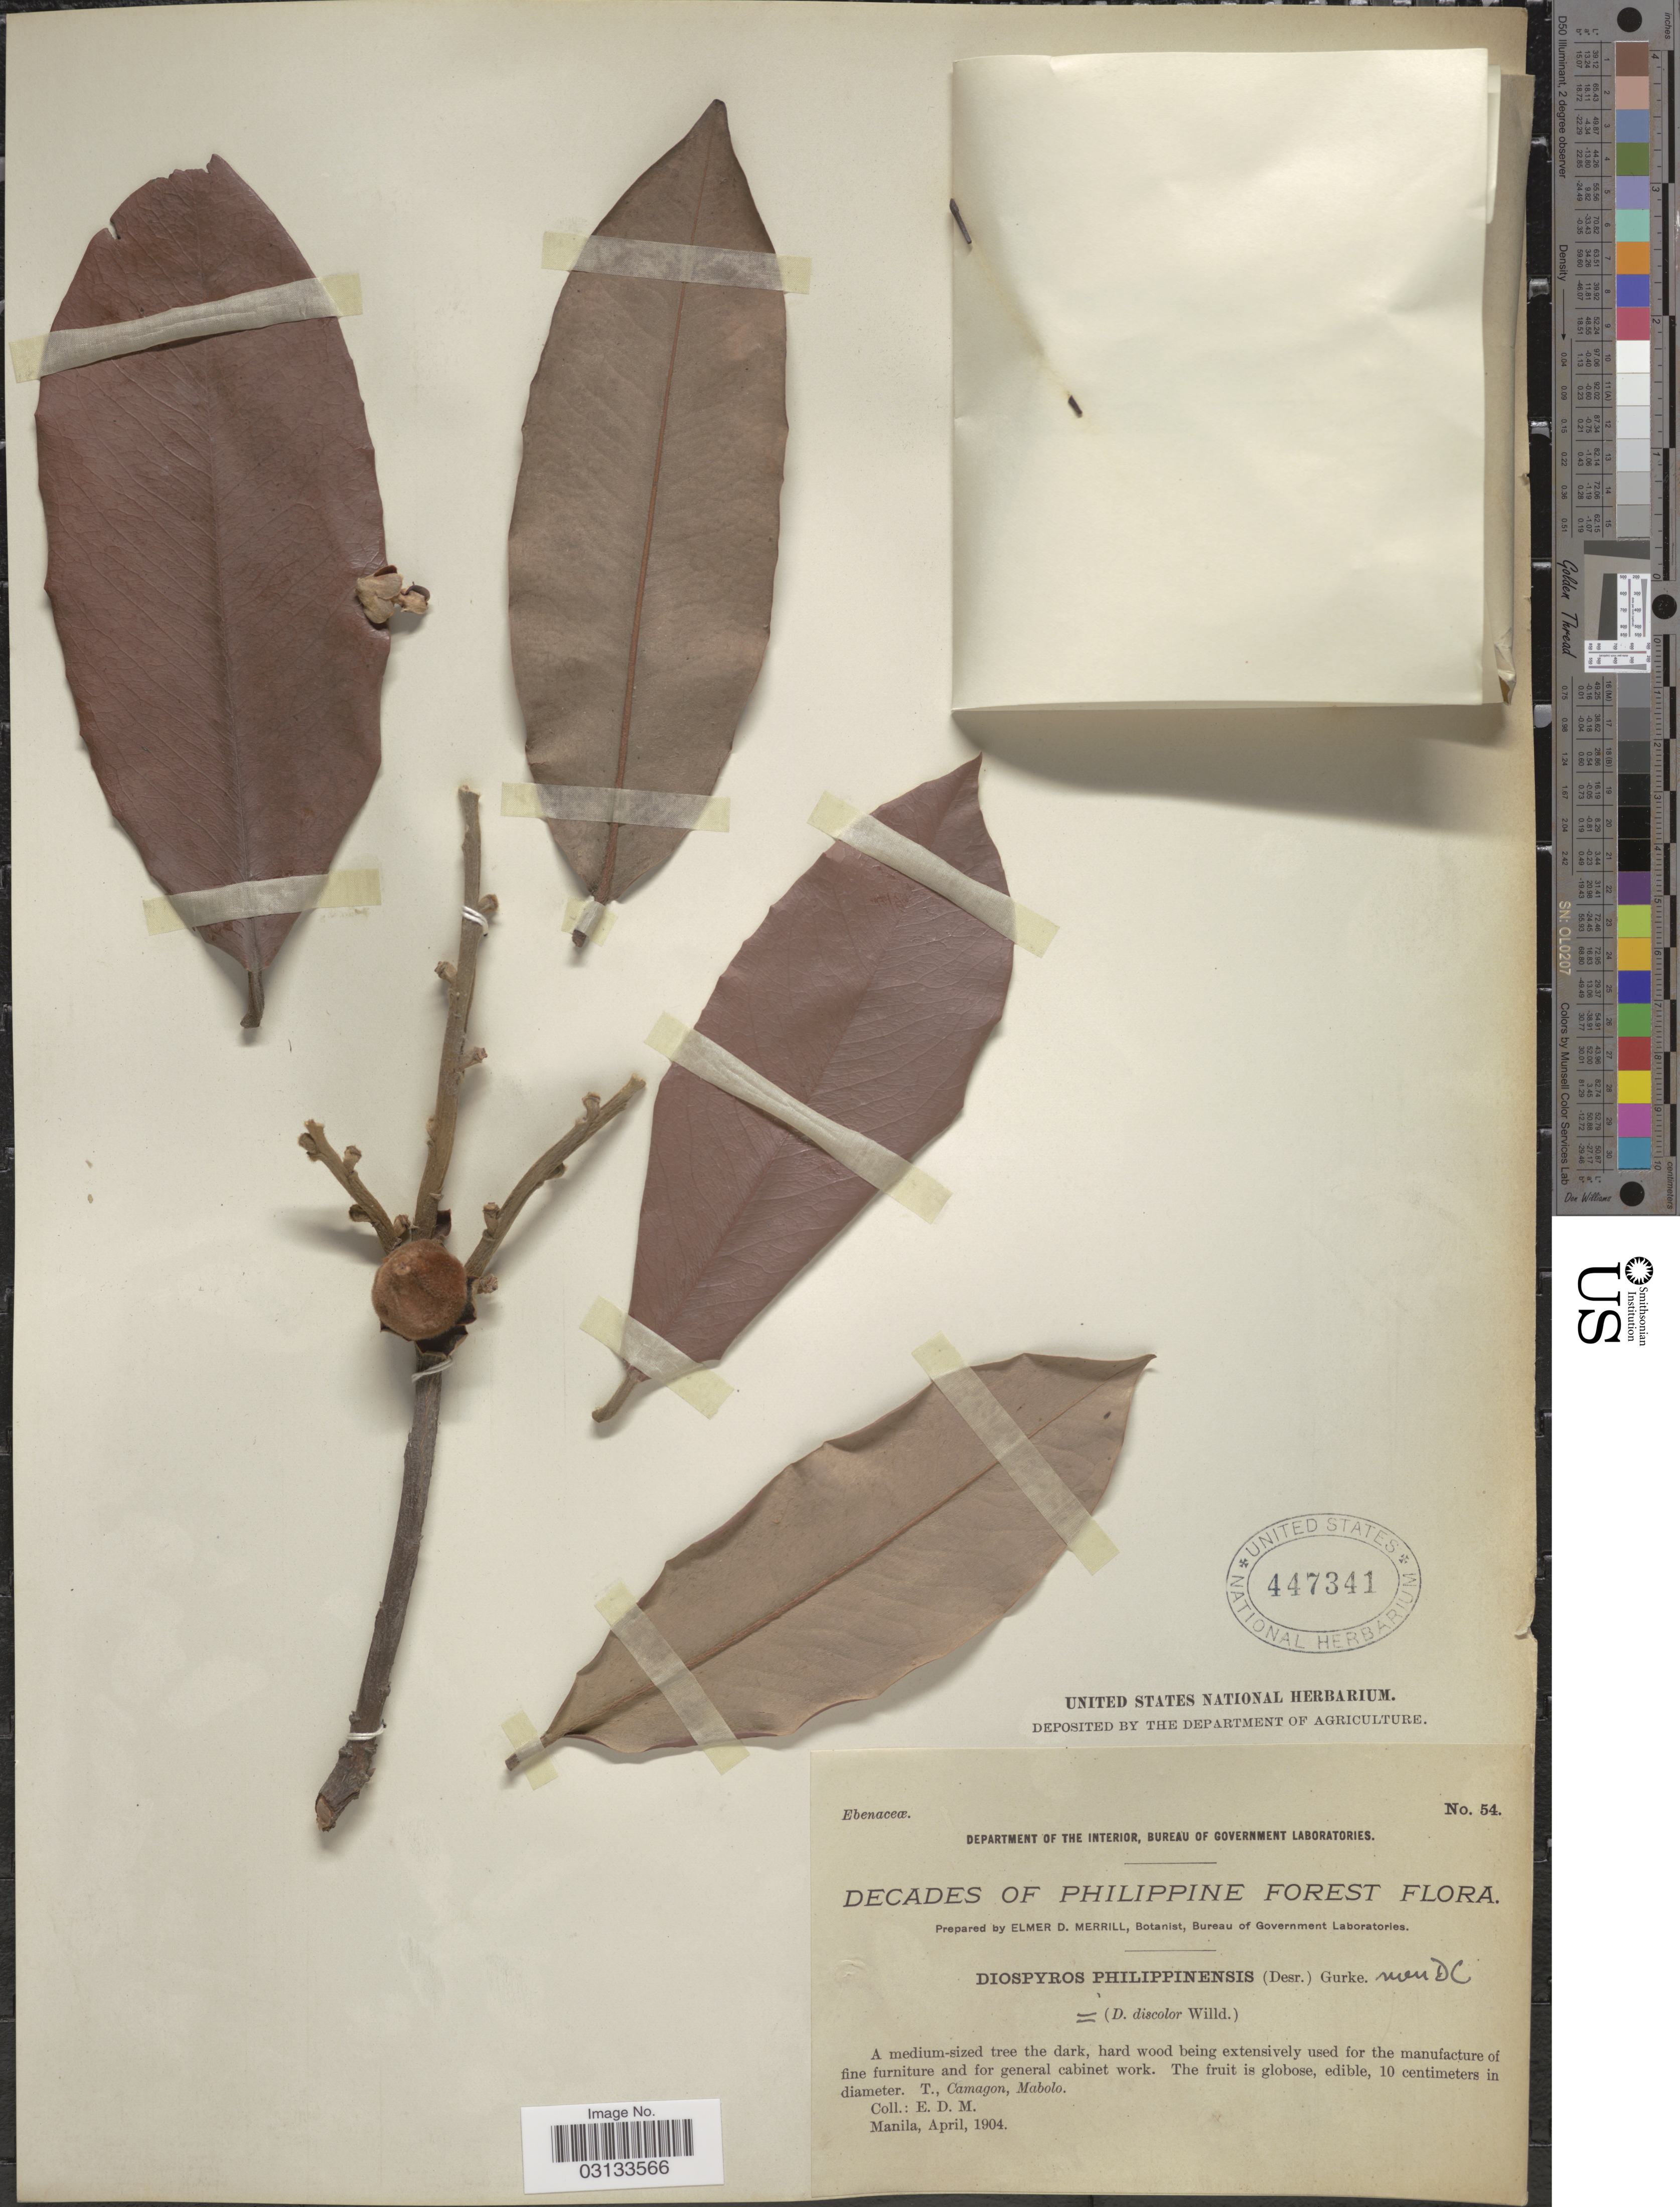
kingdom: Plantae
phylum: Tracheophyta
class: Magnoliopsida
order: Ericales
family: Ebenaceae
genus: Diospyros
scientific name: Diospyros discolor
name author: Willd.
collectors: E. D. Merrill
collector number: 54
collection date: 1904-04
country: Philippines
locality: Manila.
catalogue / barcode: US 447341